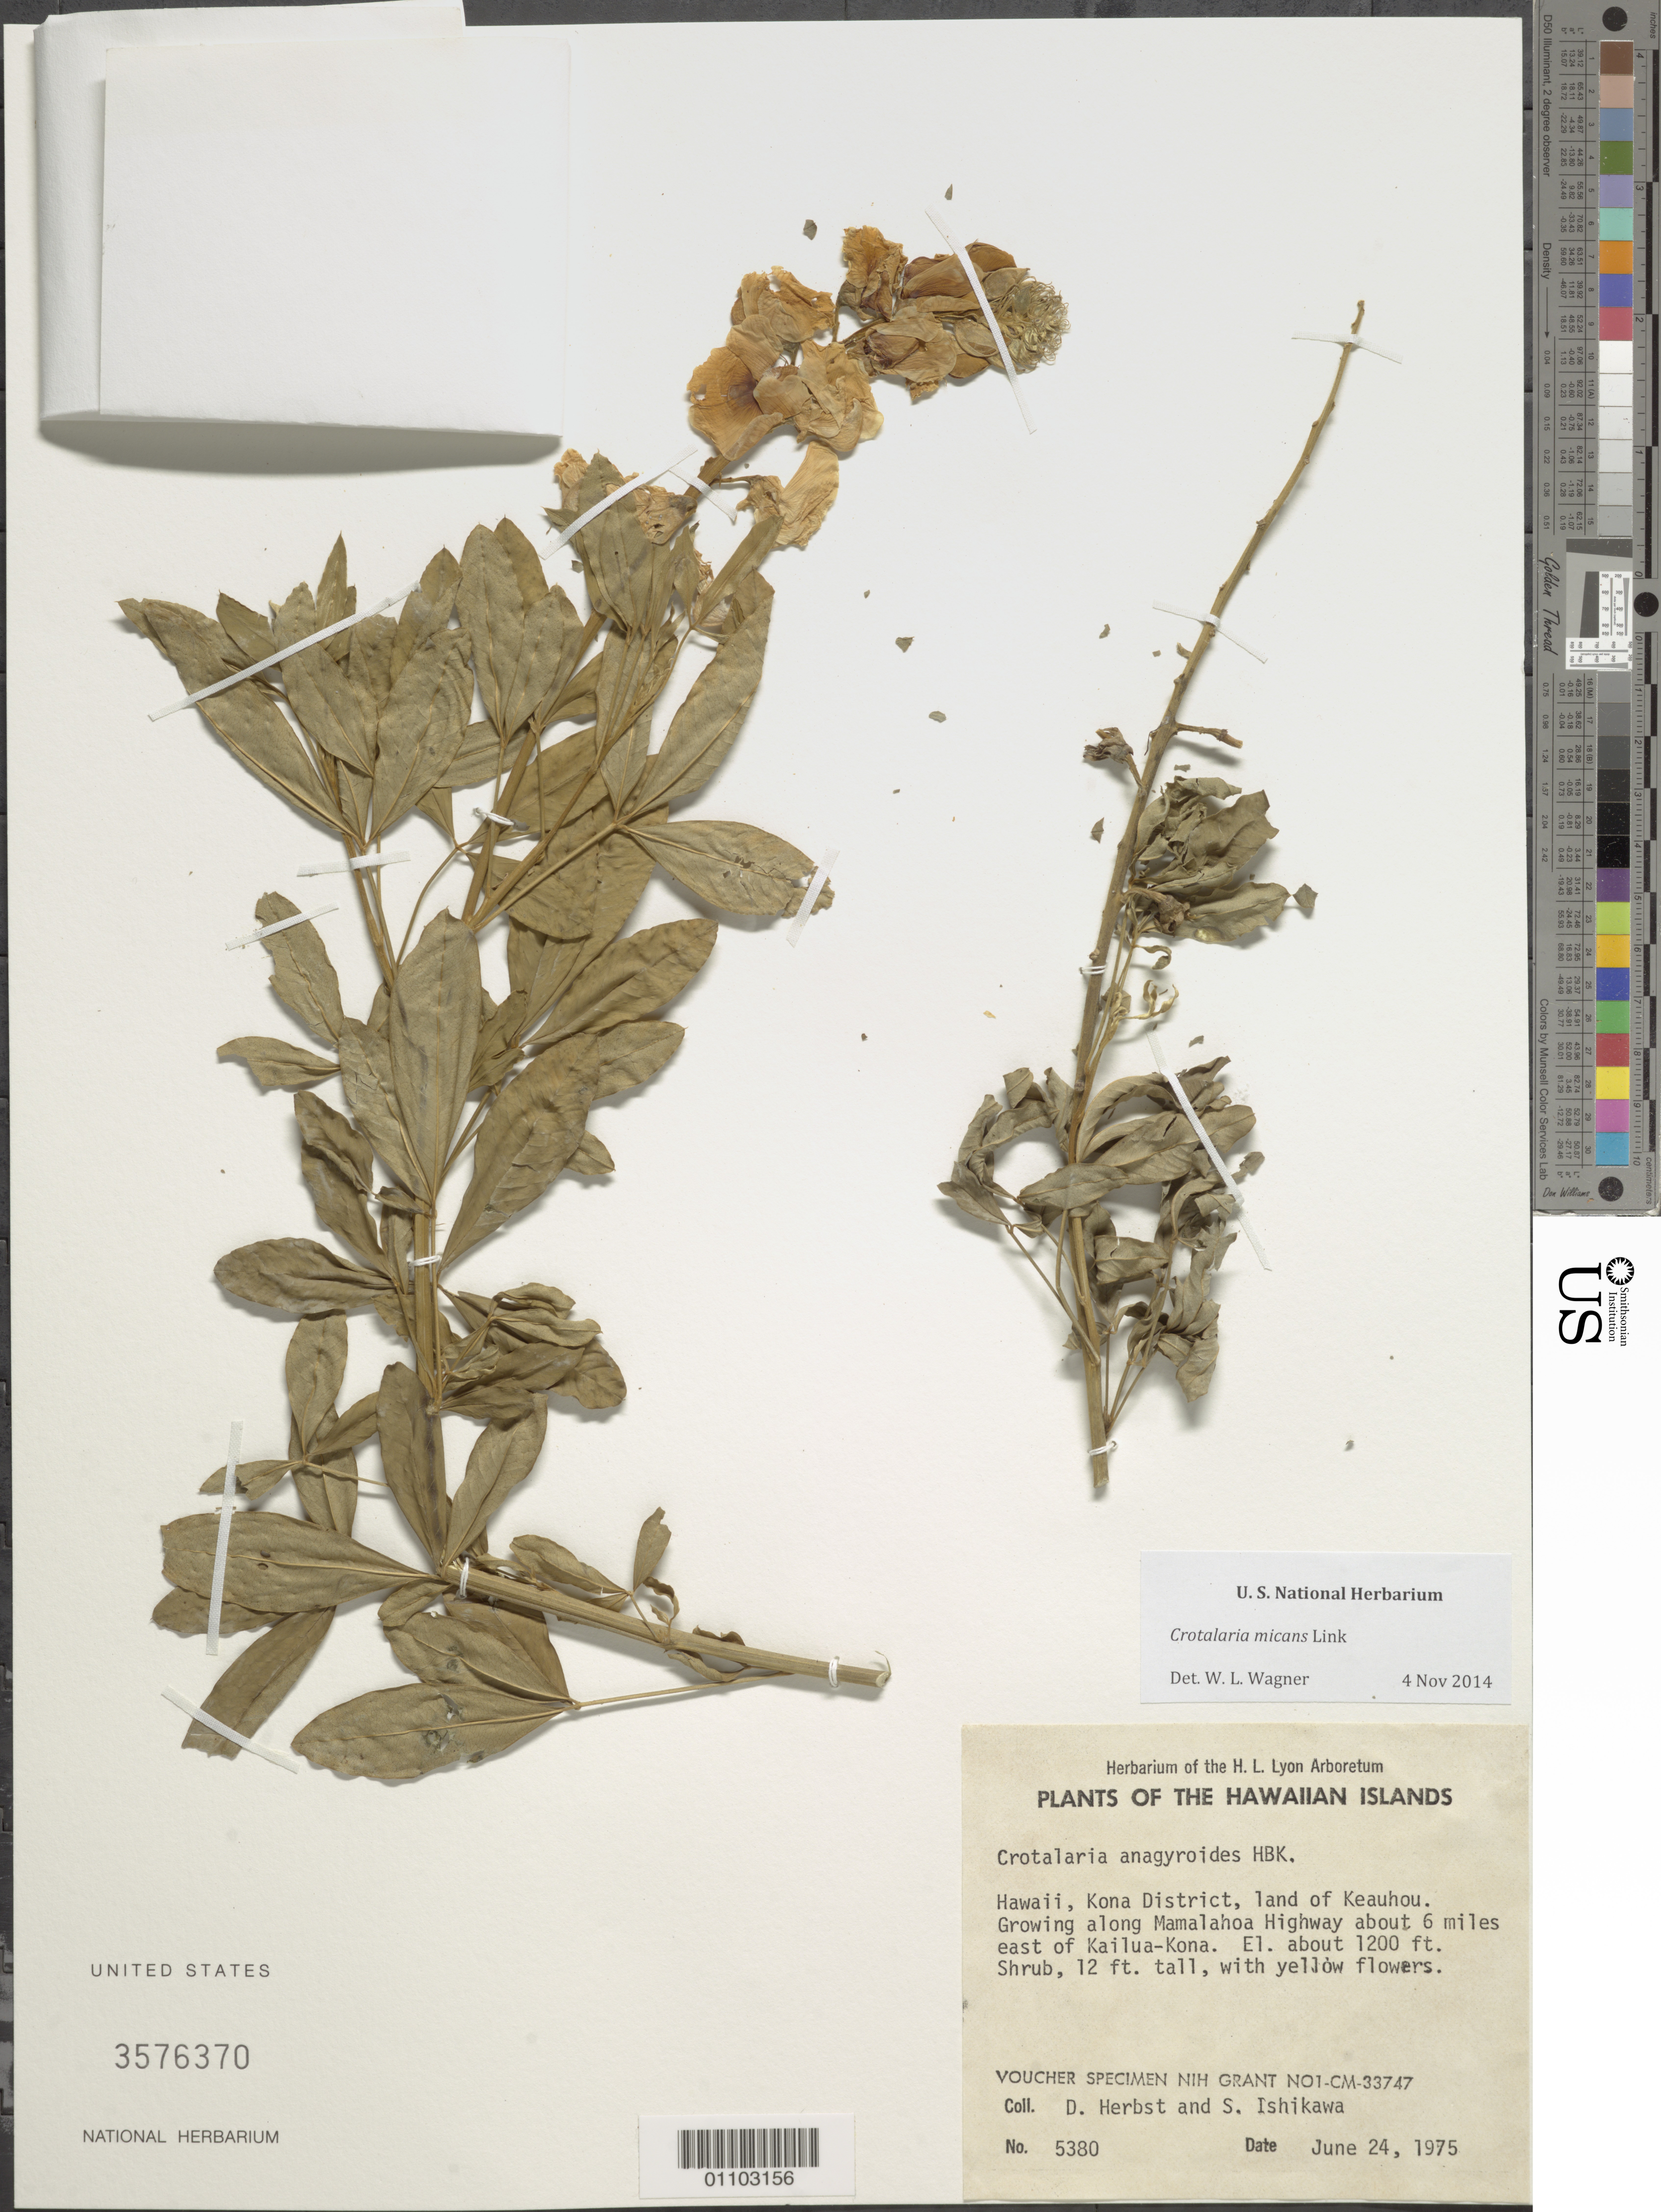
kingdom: Plantae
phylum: Tracheophyta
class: Magnoliopsida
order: Fabales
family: Fabaceae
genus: Crotalaria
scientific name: Crotalaria micans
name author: Link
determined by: Wagner, W. L., (BOT), Smithsonian Institution - National Museum of Natural History (UNITED STATES)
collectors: D. R. Herbst & S. Ishikawa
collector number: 5380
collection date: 1975-06-24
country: United States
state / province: Hawaii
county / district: Hawaii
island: Hawaii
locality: Kona District, land of Keauhou, along Mamalahoa Highway about 6 miles east of Kailua- Kona.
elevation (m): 366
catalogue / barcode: US 3576370